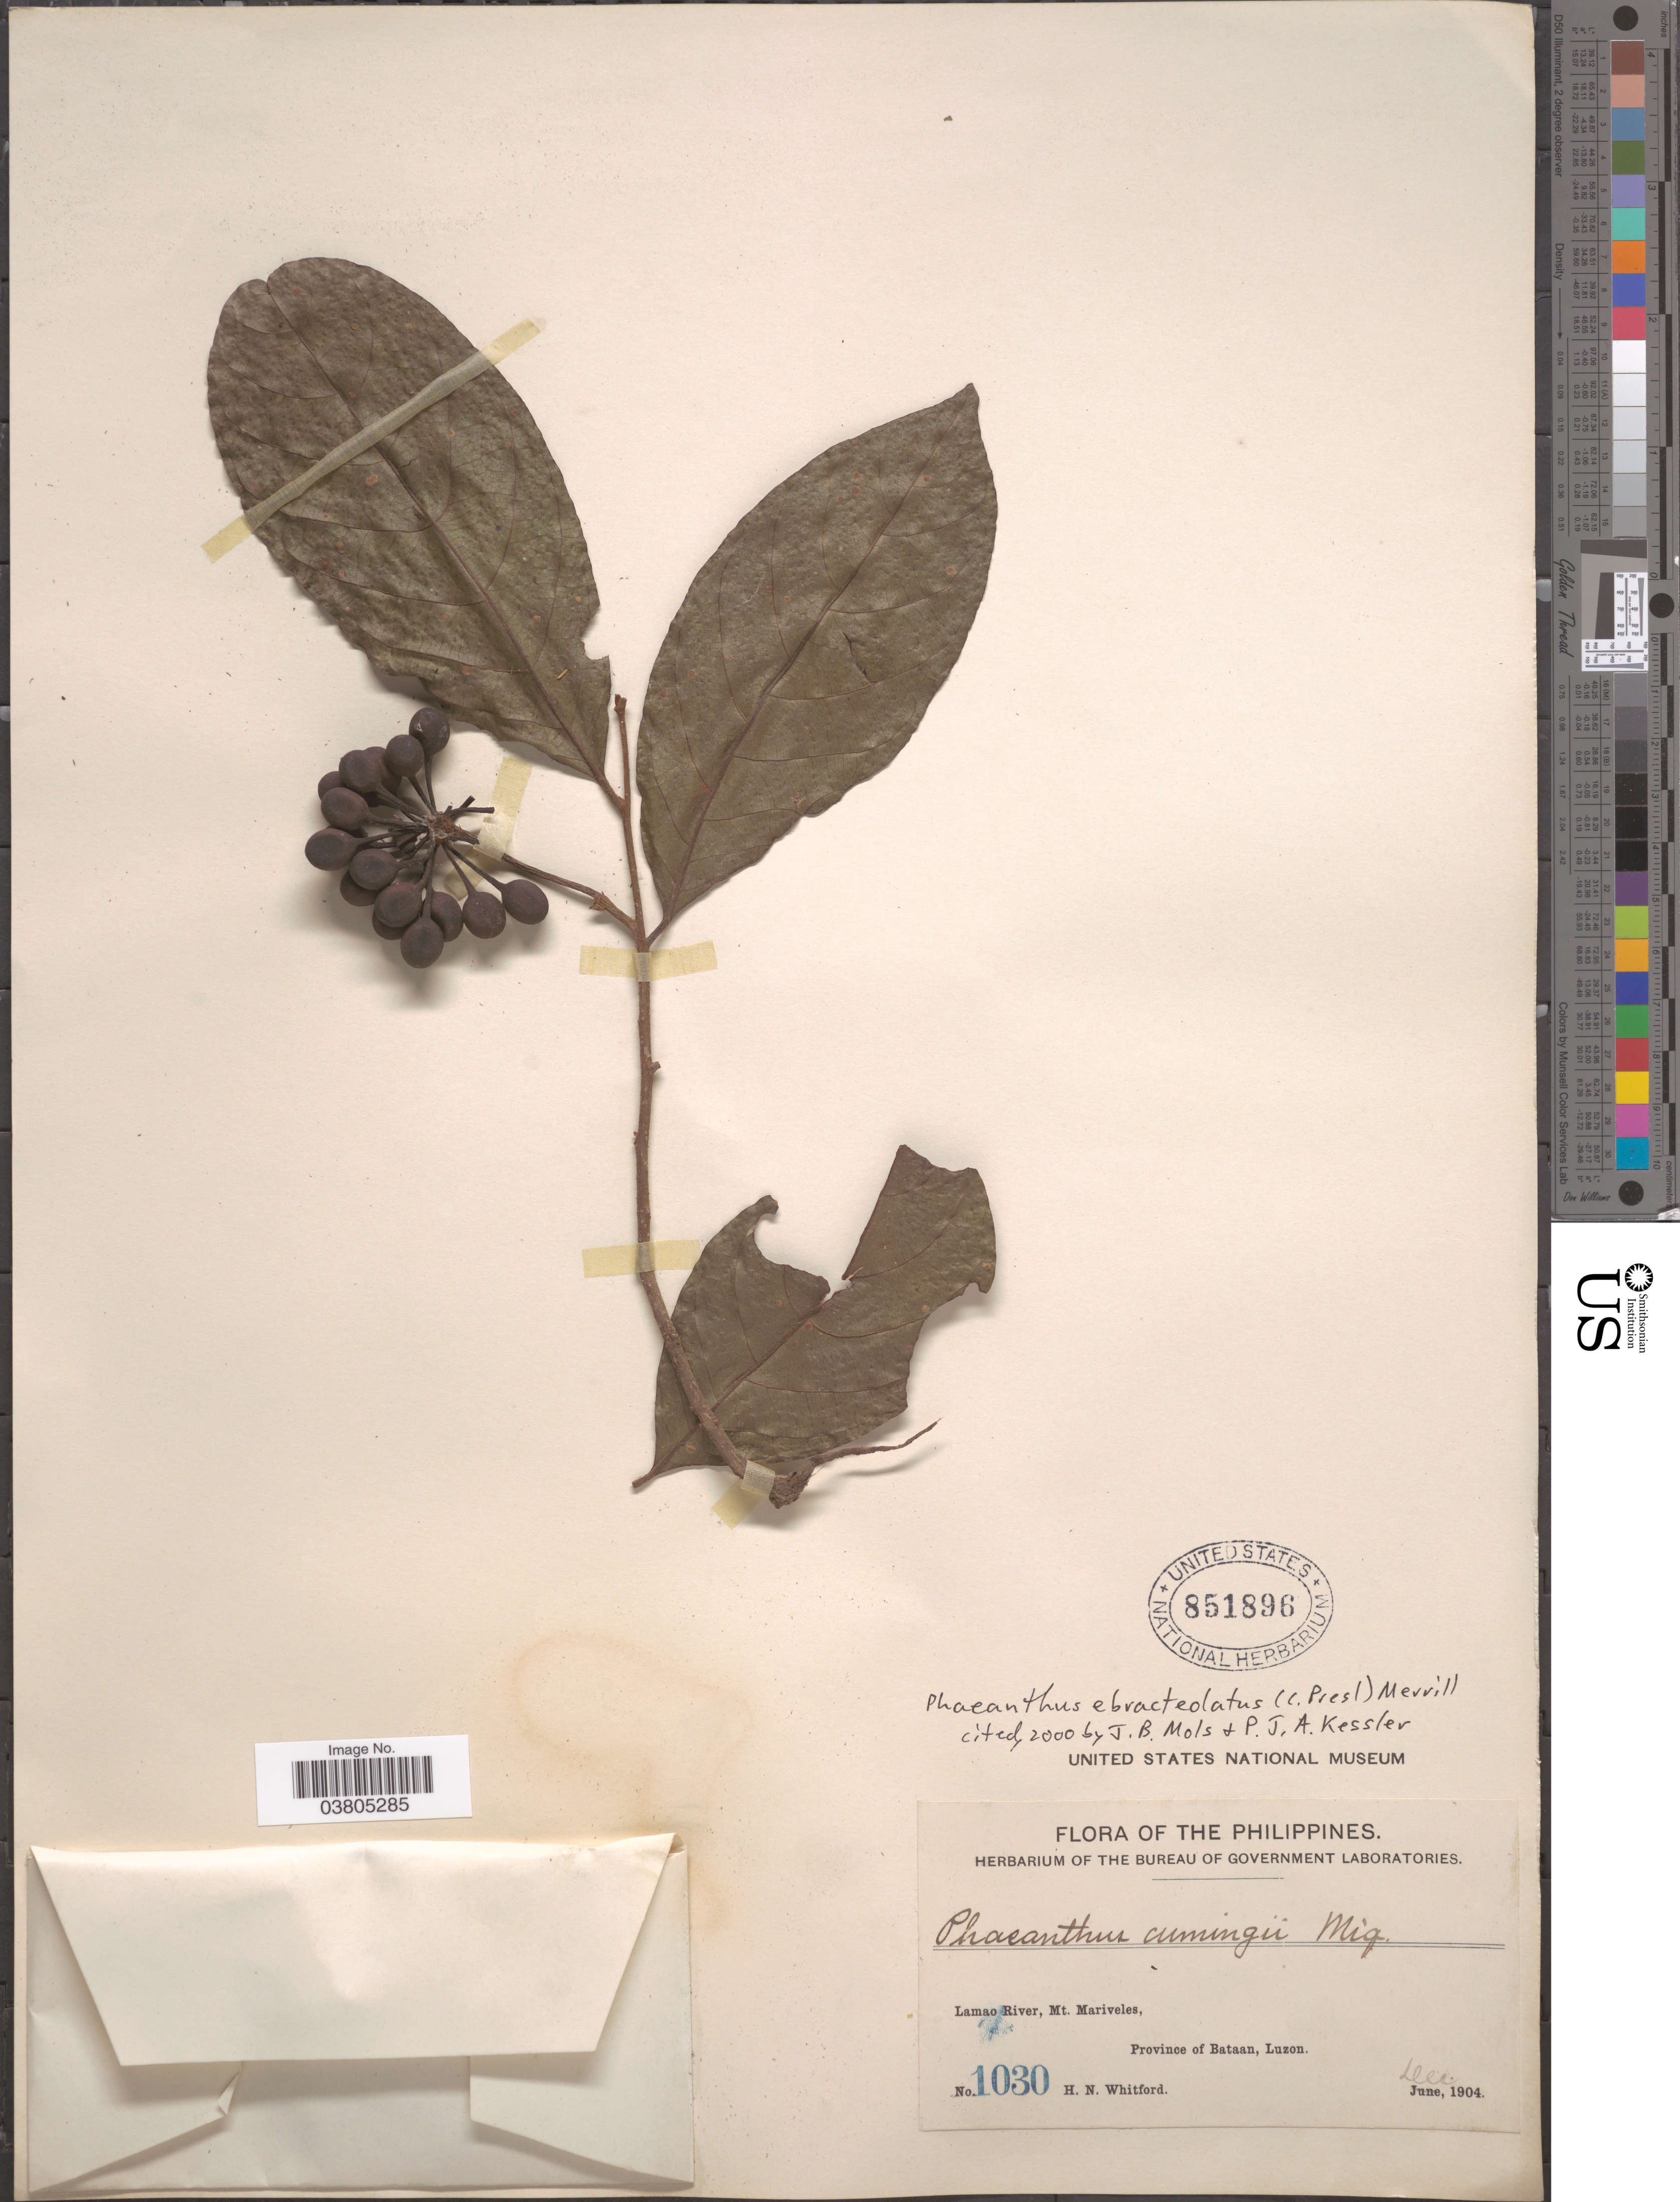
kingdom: Plantae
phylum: Tracheophyta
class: Magnoliopsida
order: Magnoliales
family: Annonaceae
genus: Phaeanthus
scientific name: Phaeanthus ebracteolatus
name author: (C. Presl) Merr.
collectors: H. N. Whitford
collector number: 1030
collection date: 1904-12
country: Philippines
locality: Lamao River, Mt. Mariveles. Province of Bataan, Luzon.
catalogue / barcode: US 851896